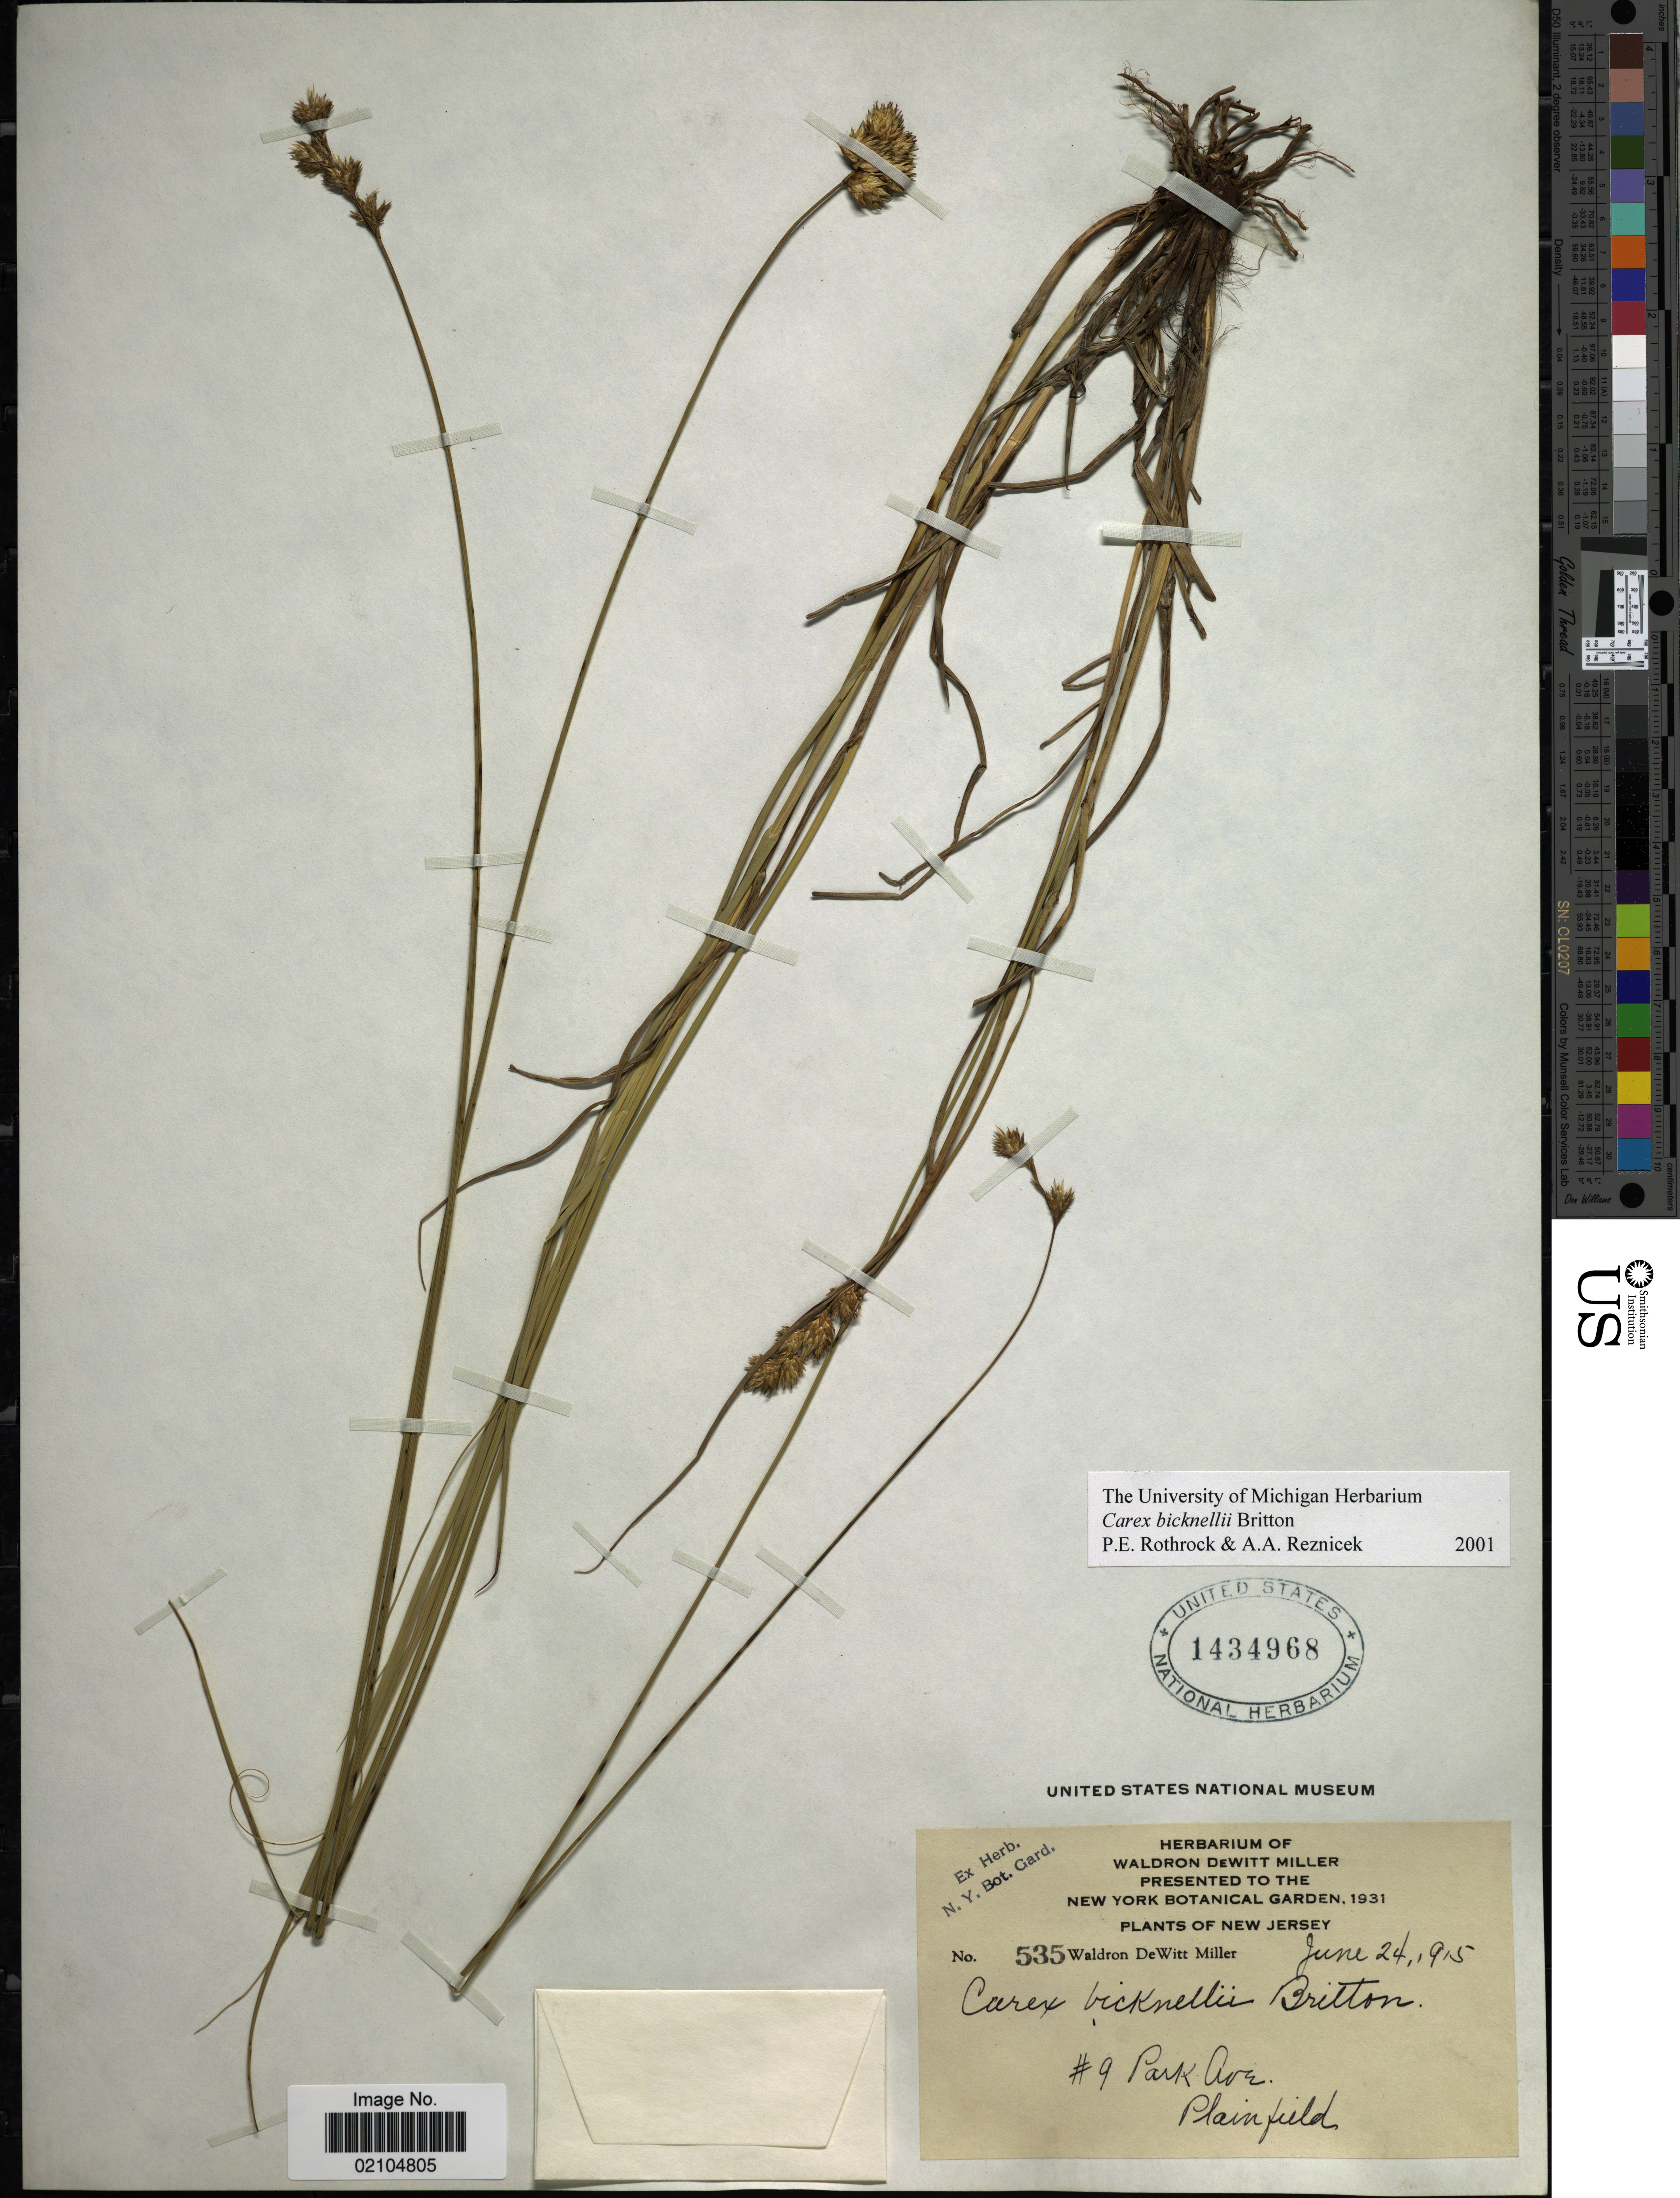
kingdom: Plantae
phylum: Tracheophyta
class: Liliopsida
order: Poales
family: Cyperaceae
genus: Carex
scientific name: Carex bicknellii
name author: Britton & A. Br.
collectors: W. De Witt Miller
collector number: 535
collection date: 1915-06-24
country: United States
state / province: New Jersey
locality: #9 Park Ave., Plainfield.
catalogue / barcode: US 1434968